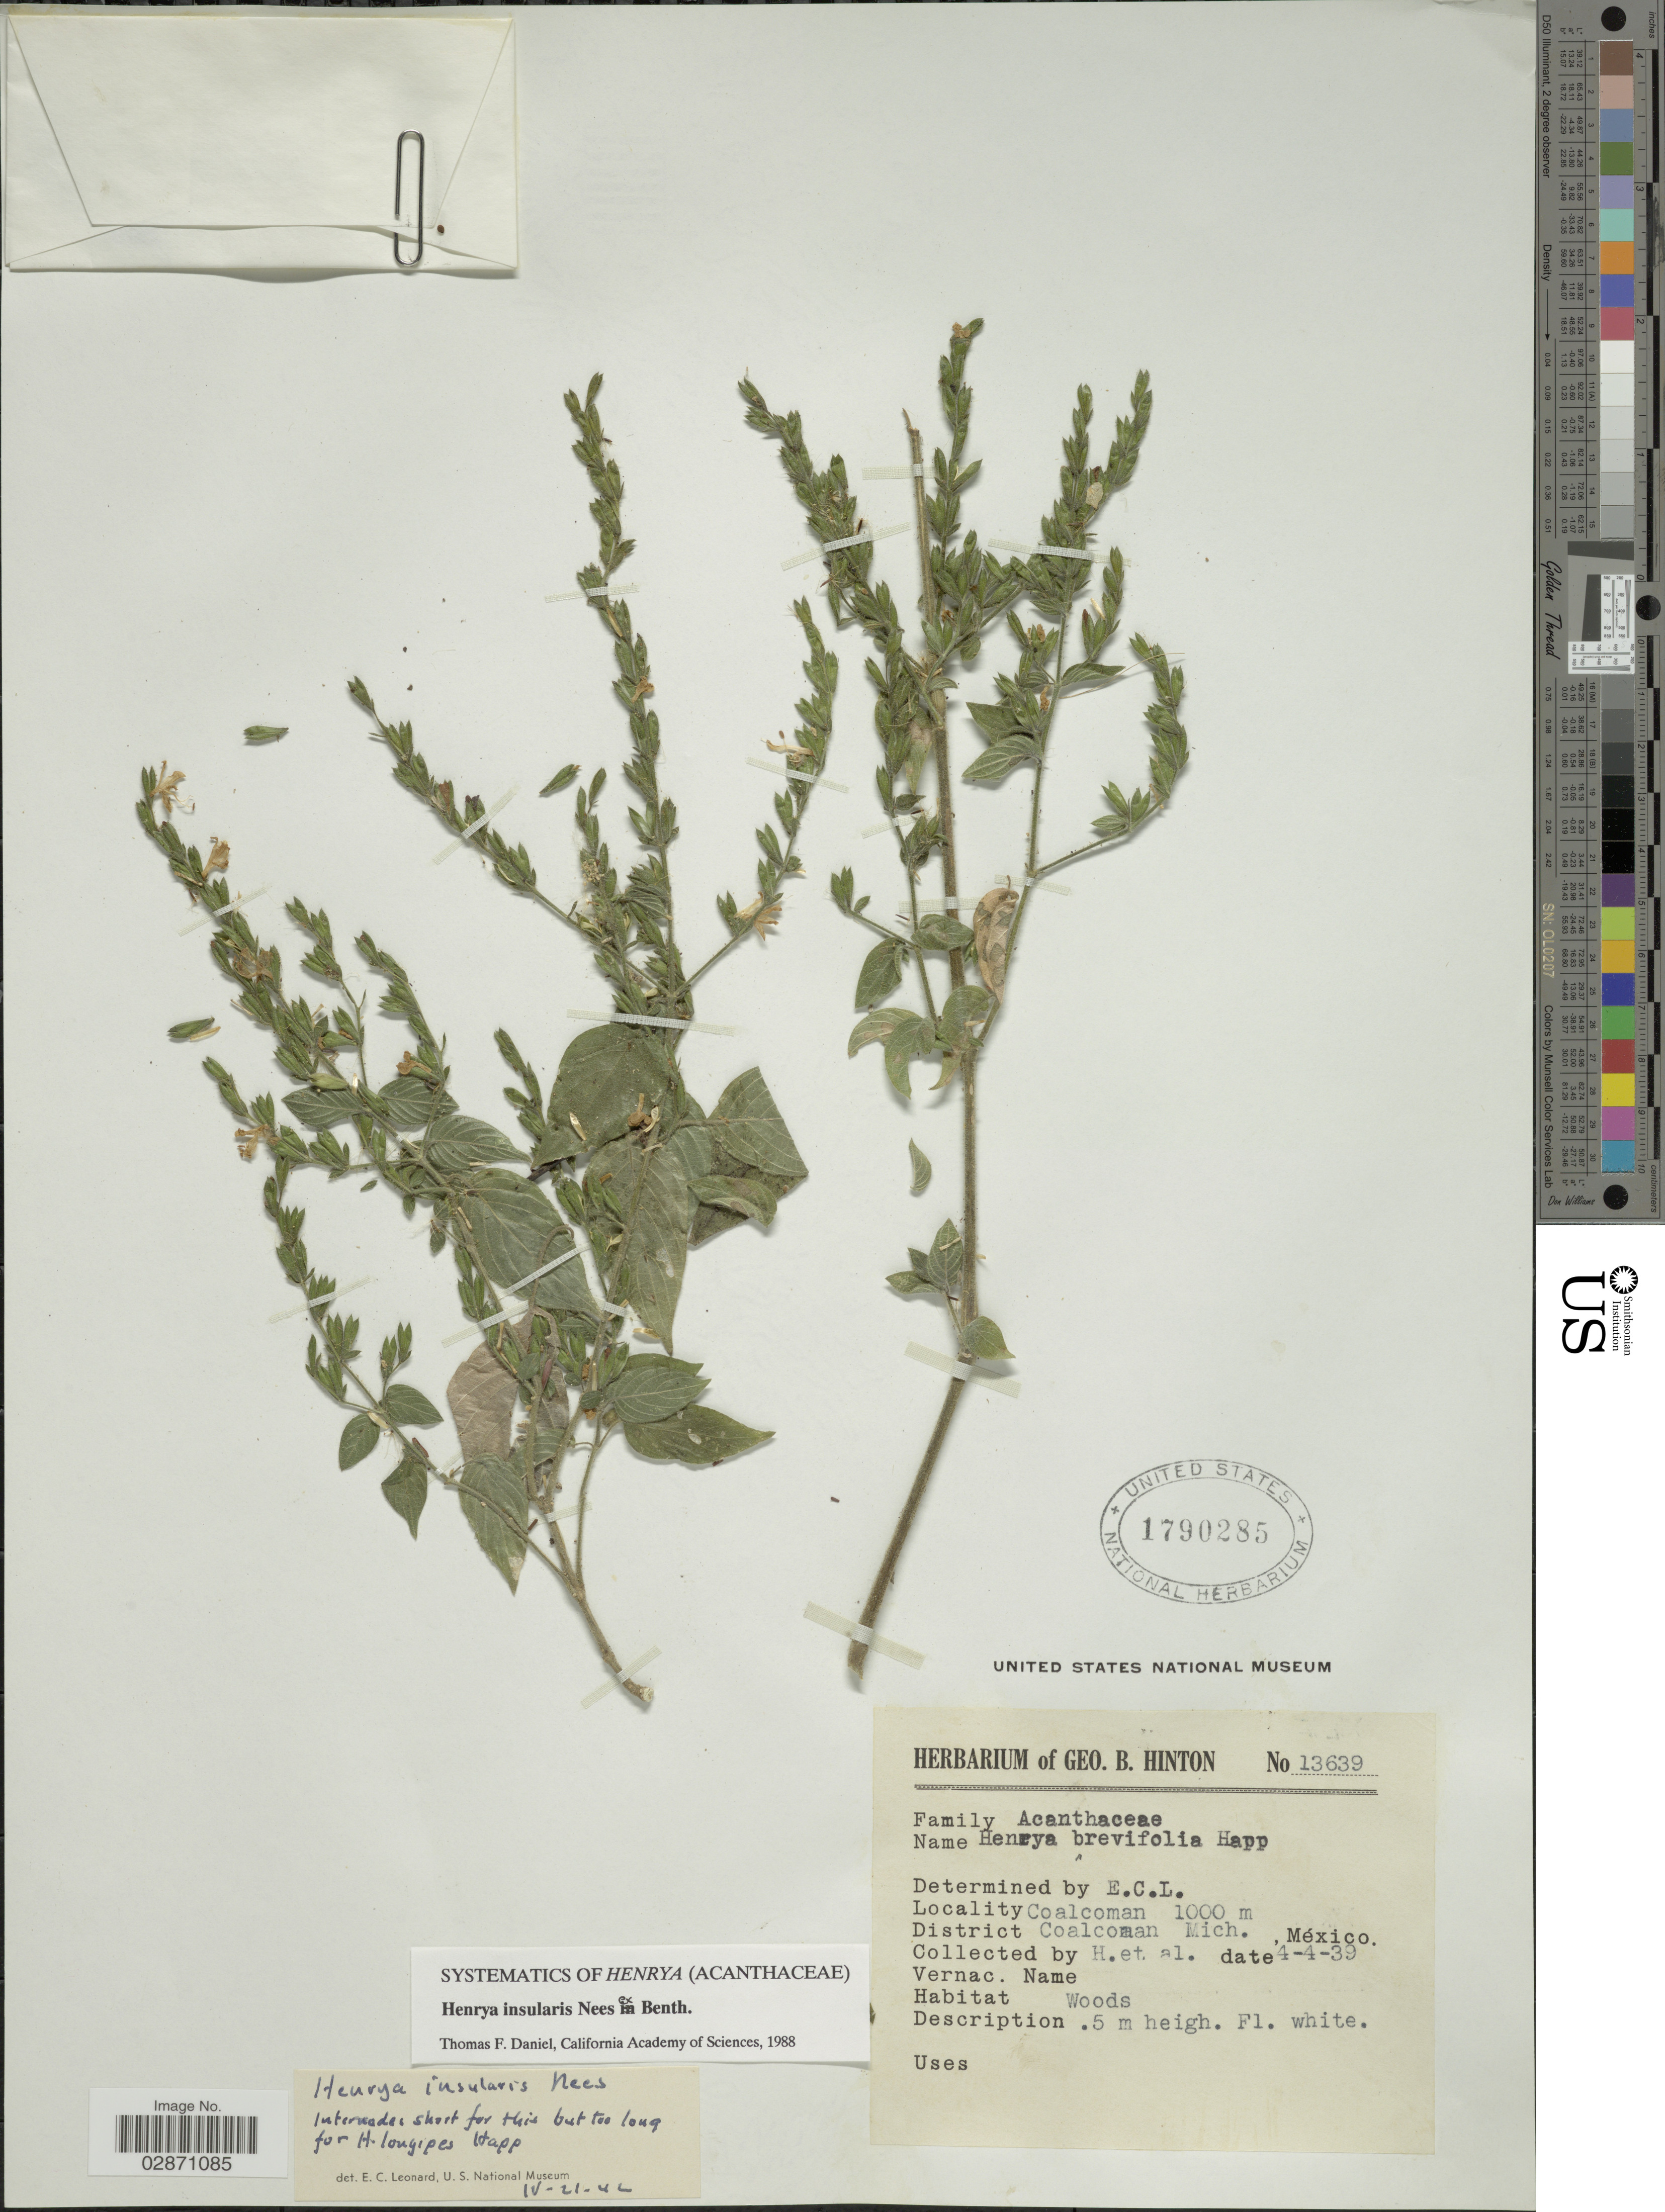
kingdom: Plantae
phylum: Tracheophyta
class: Magnoliopsida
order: Lamiales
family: Acanthaceae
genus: Henrya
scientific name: Henrya insularis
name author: Nees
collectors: G. B. Hinton & et al.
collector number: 13639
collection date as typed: Transcribed d/m/y: 4/4/39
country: Mexico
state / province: Michoacán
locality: Coalcoman, District Coalcoman.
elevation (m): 1000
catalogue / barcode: US 1790285